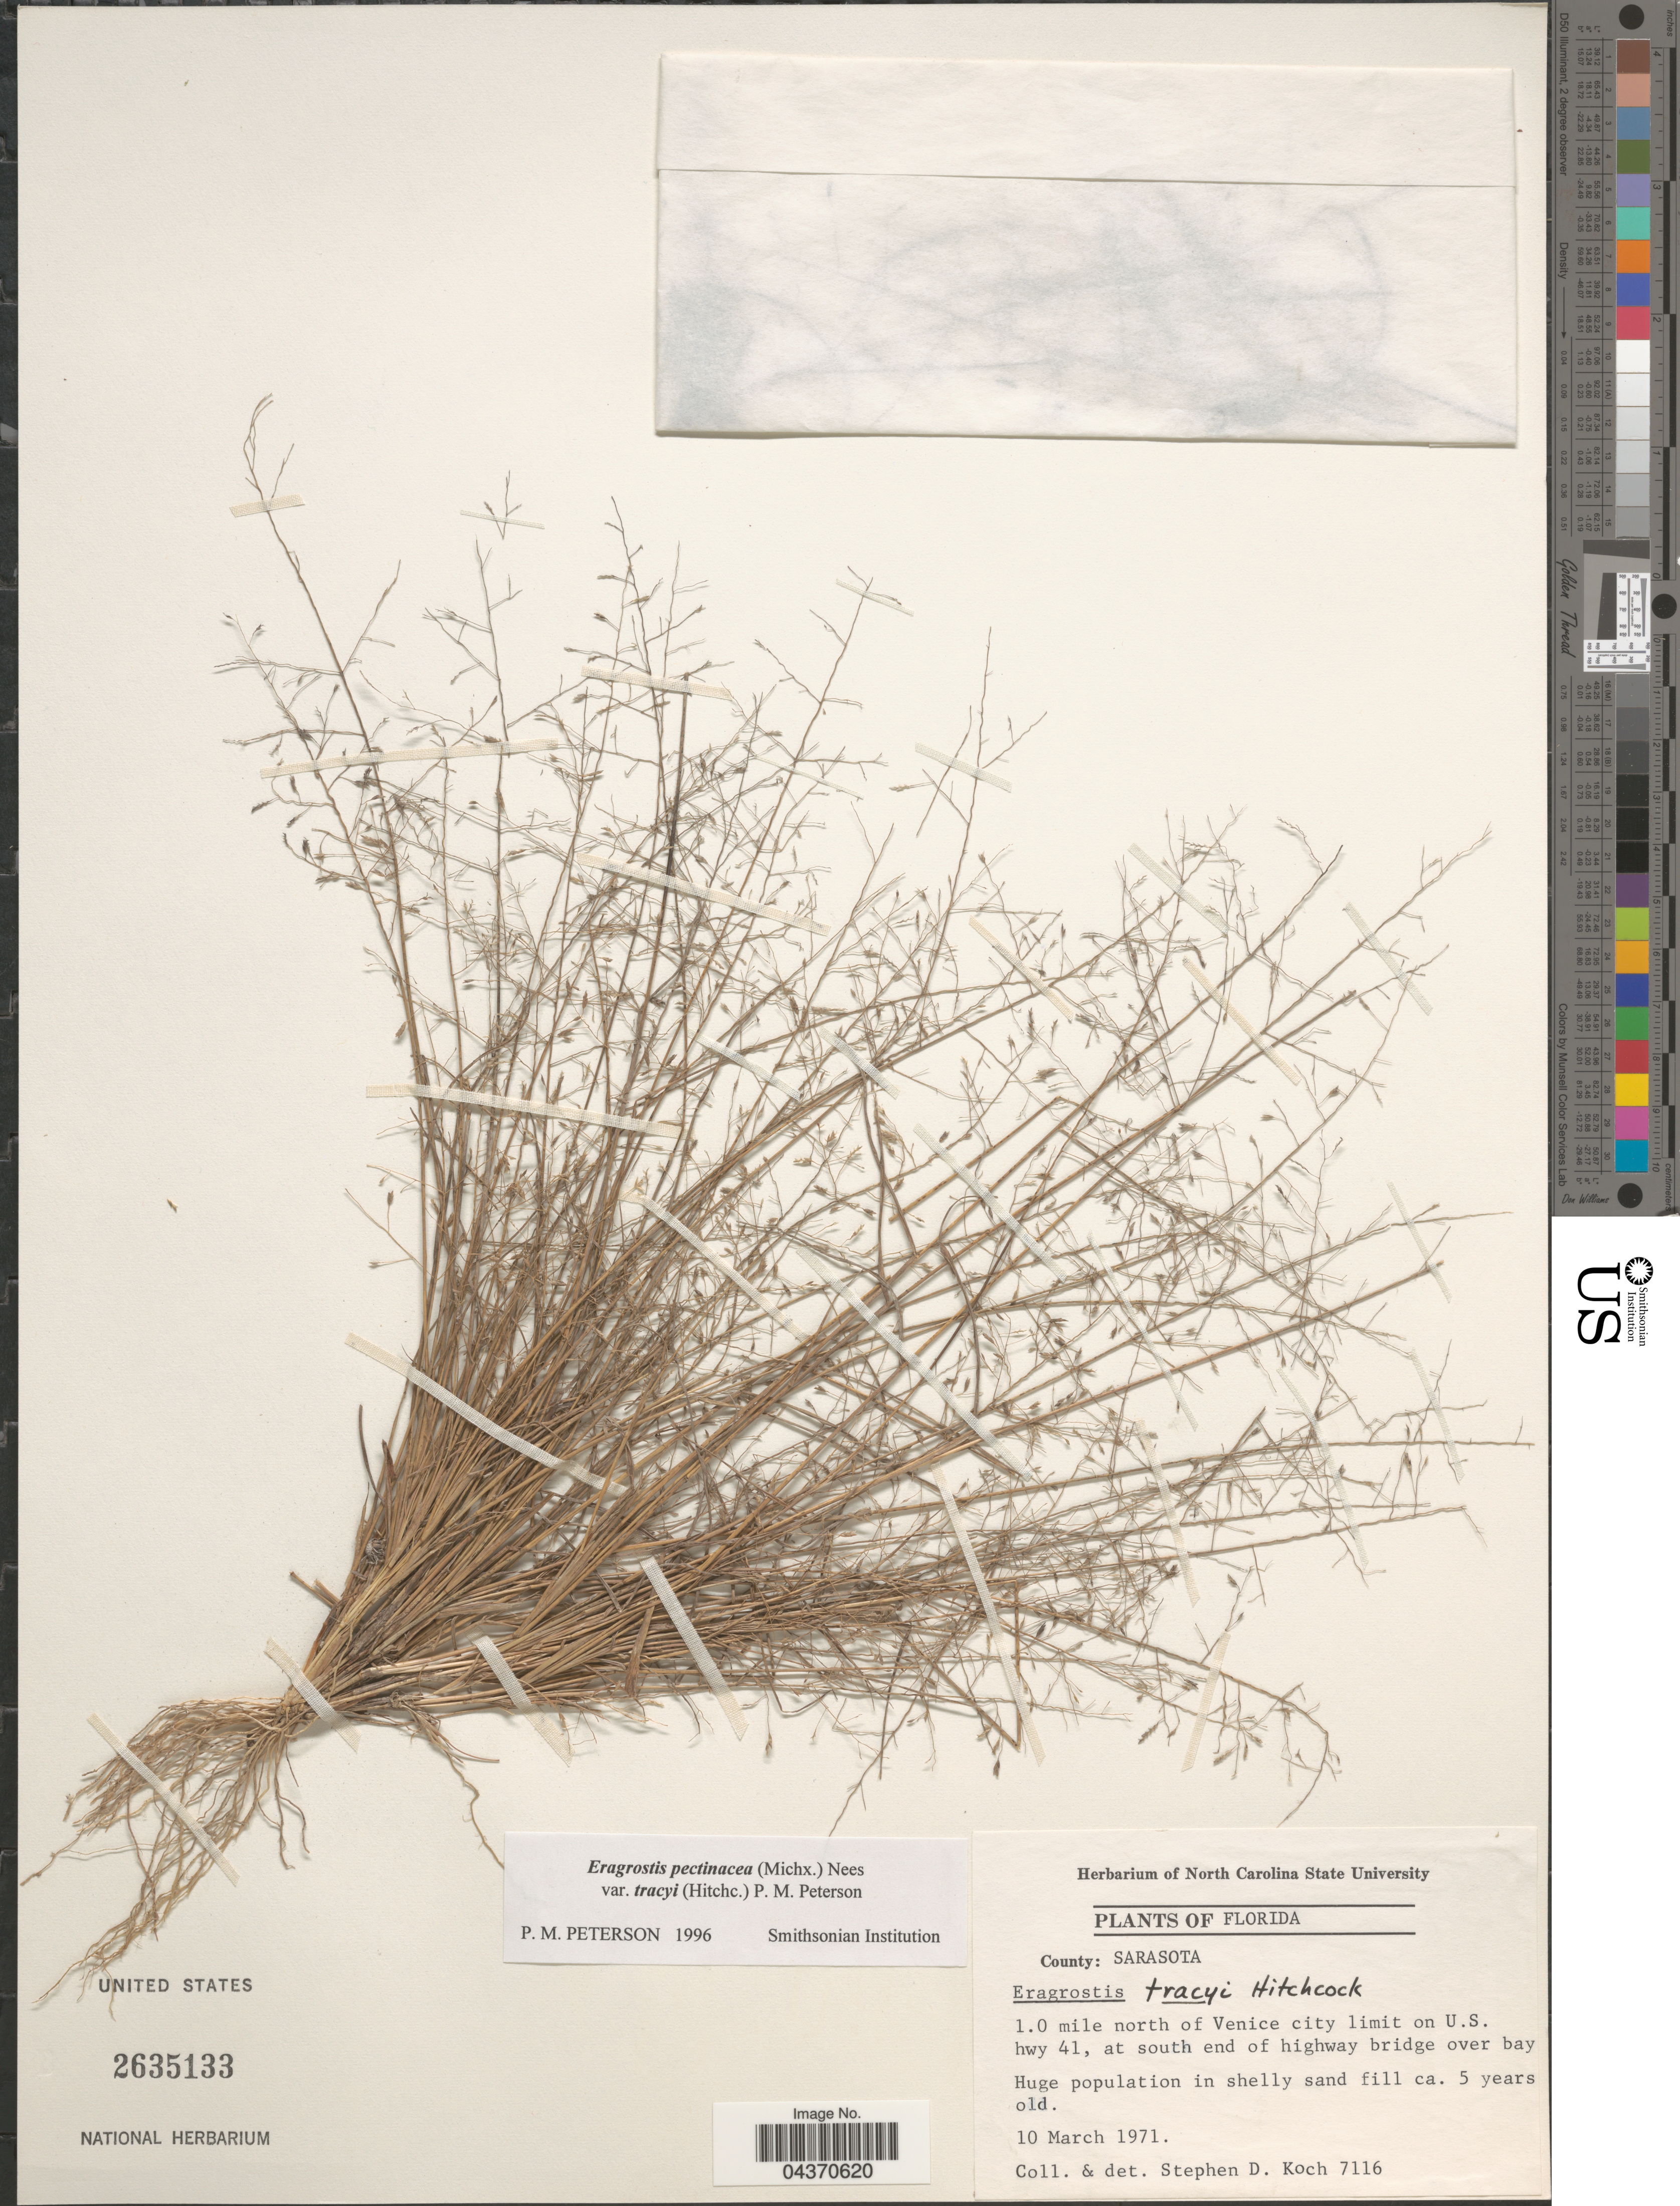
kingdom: Plantae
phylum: Tracheophyta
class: Liliopsida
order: Poales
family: Poaceae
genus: Eragrostis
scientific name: Eragrostis pectinacea var. tracyi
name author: (Hitchc.) P.M. Peterson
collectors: S. D. Koch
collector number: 7116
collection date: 1971-03-10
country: United States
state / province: Florida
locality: County: Sarasota. 1.0 mile north of Venice city limit on U.S. hwy 41, at south end of highway bridge over bay.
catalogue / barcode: US 2635133